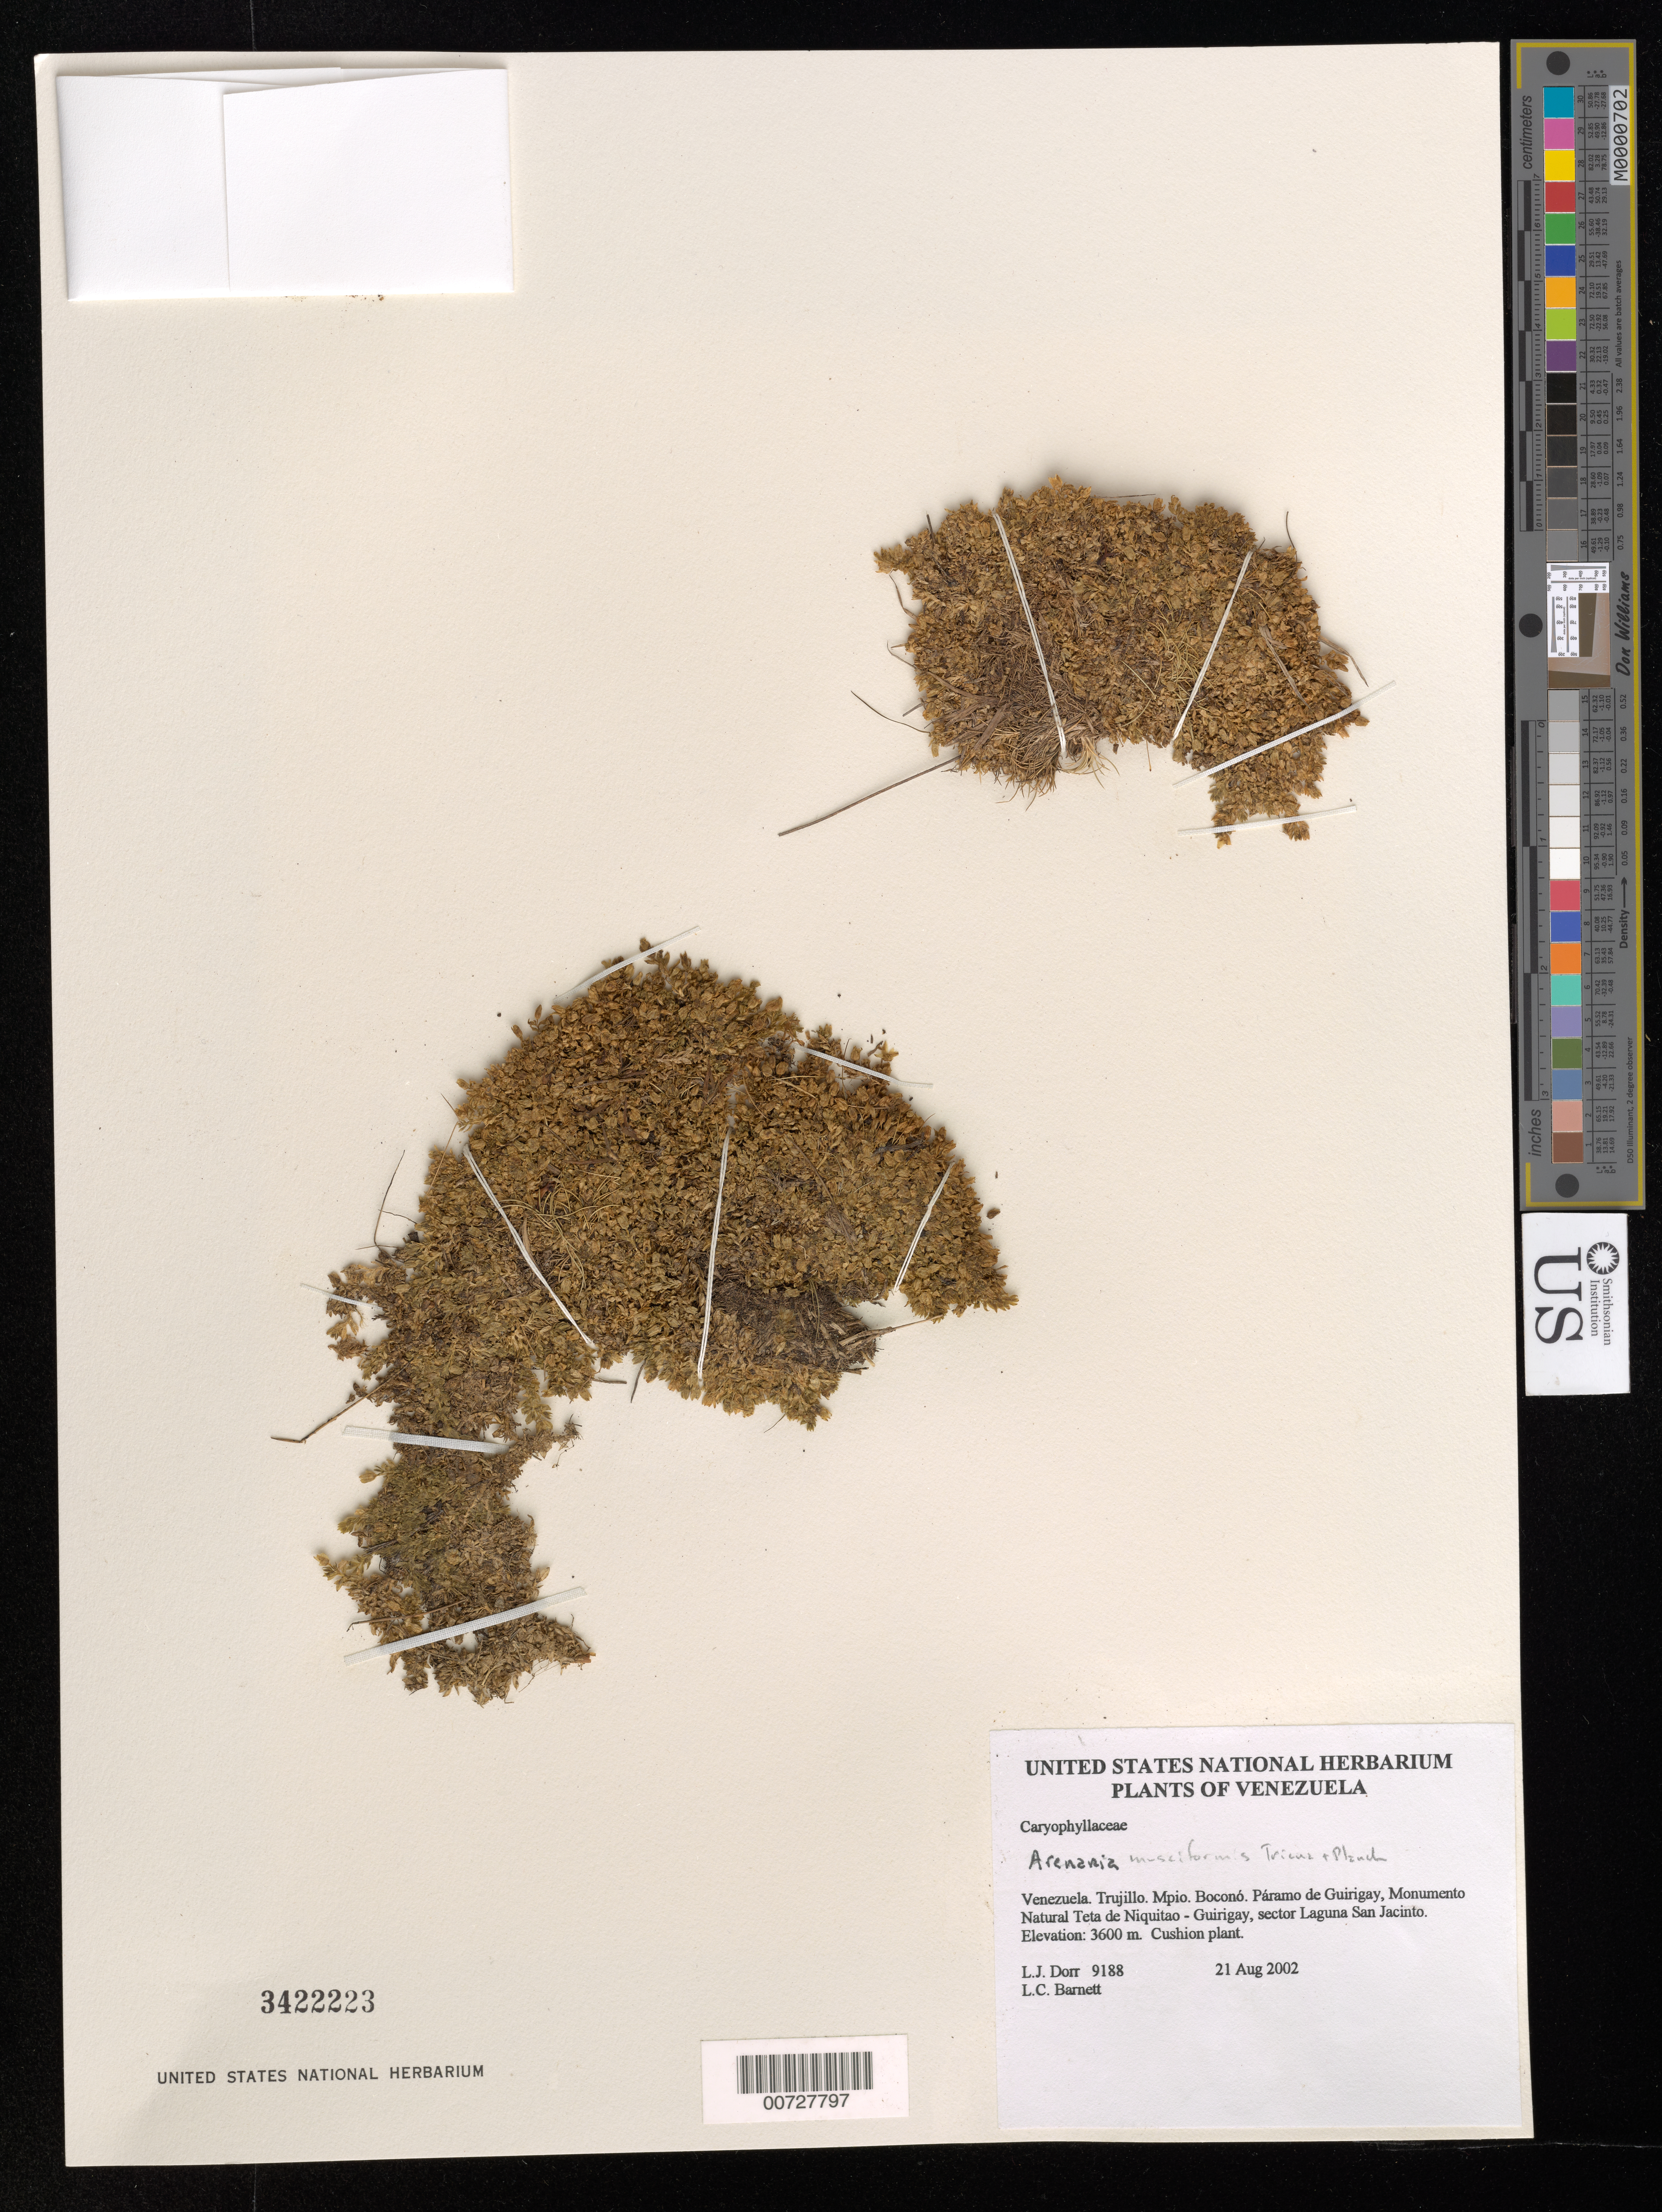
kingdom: Plantae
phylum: Tracheophyta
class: Magnoliopsida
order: Caryophyllales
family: Caryophyllaceae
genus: Arenaria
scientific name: Arenaria musciformis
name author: Triana & Planch.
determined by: Dorr, L. J., (BOT), Smithsonian Institution - National Museum of Natural History (UNITED STATES)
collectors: L. J. Dorr & L. C. Barnett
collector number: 9188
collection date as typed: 21 Aug 2002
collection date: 2002-08-21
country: Venezuela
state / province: Trujillo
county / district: Boconó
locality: Páramo de Guirigay, Monumento Natural Teta de Niquitao - Guirigay, sector Laguna San Jacinto.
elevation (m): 3600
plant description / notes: PORT, PRC, US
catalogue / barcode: US 3422223